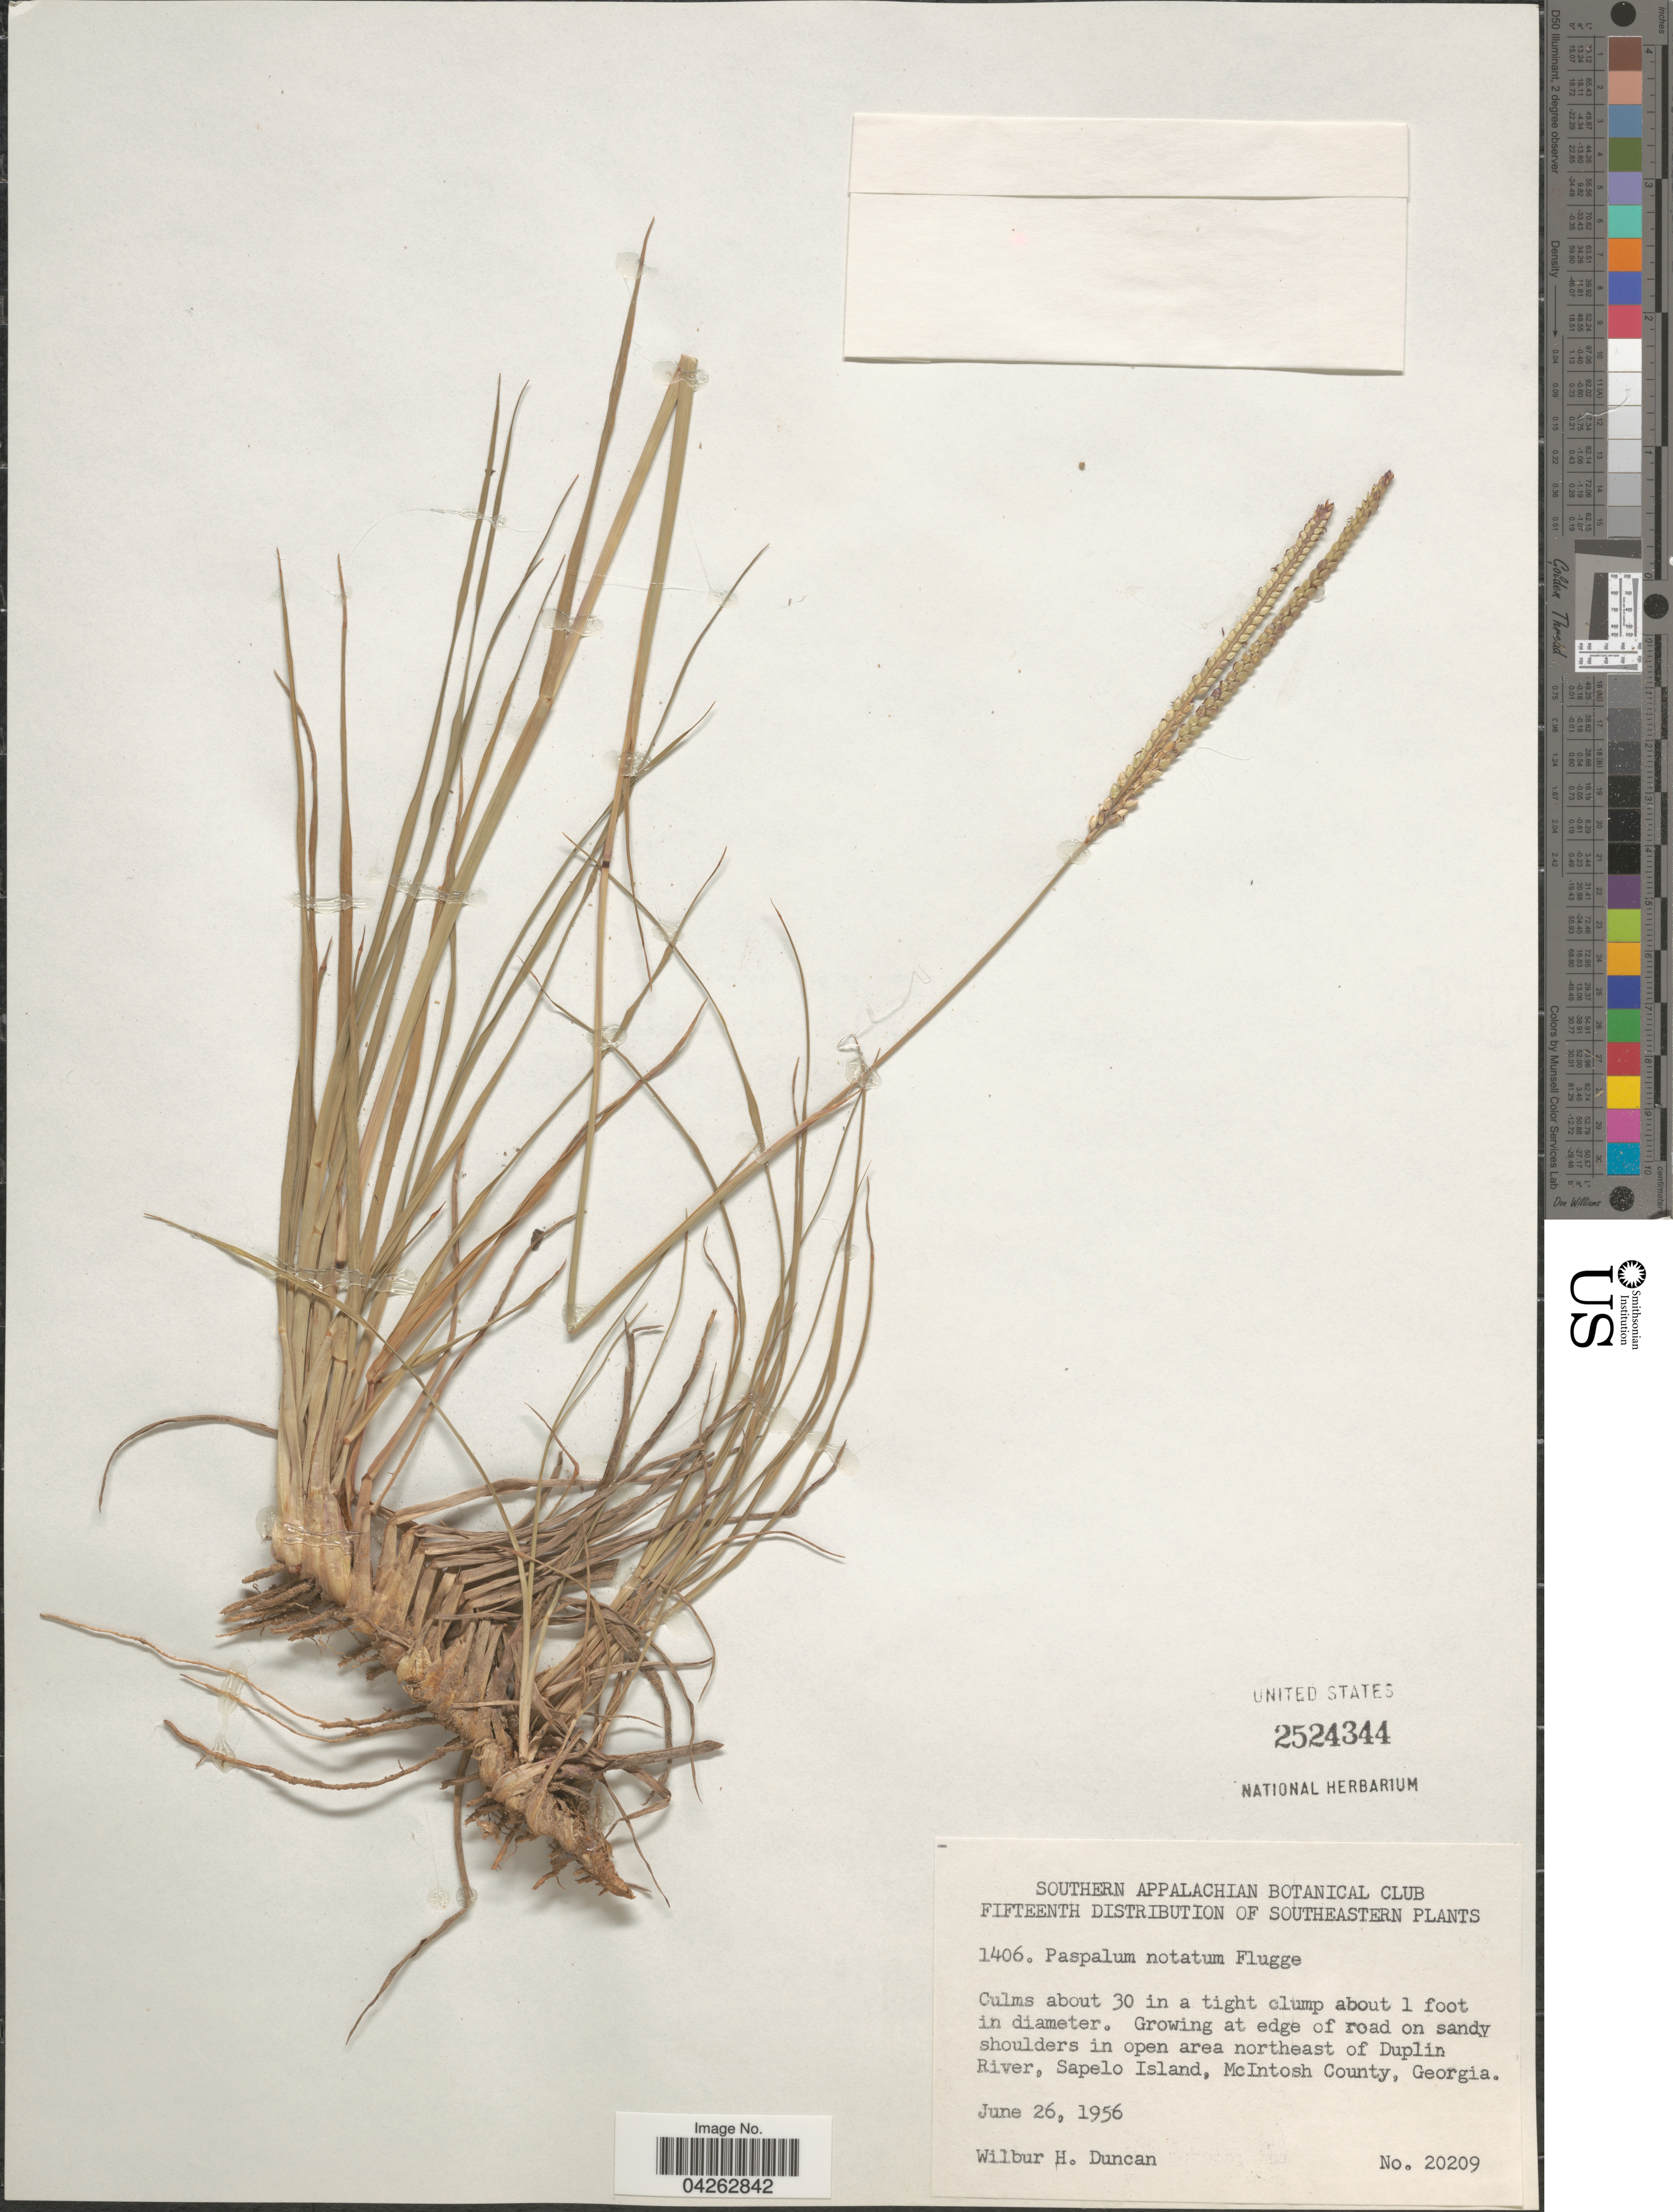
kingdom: Plantae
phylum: Tracheophyta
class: Liliopsida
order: Poales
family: Poaceae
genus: Paspalum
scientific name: Paspalum notatum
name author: Flüggé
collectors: W. H. Duncan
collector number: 20209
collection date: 1956-06-26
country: United States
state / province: Georgia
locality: Southeastern. In open area northeast of Duplin River, Sapelo Island, McIntosh County.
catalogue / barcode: US 2524344